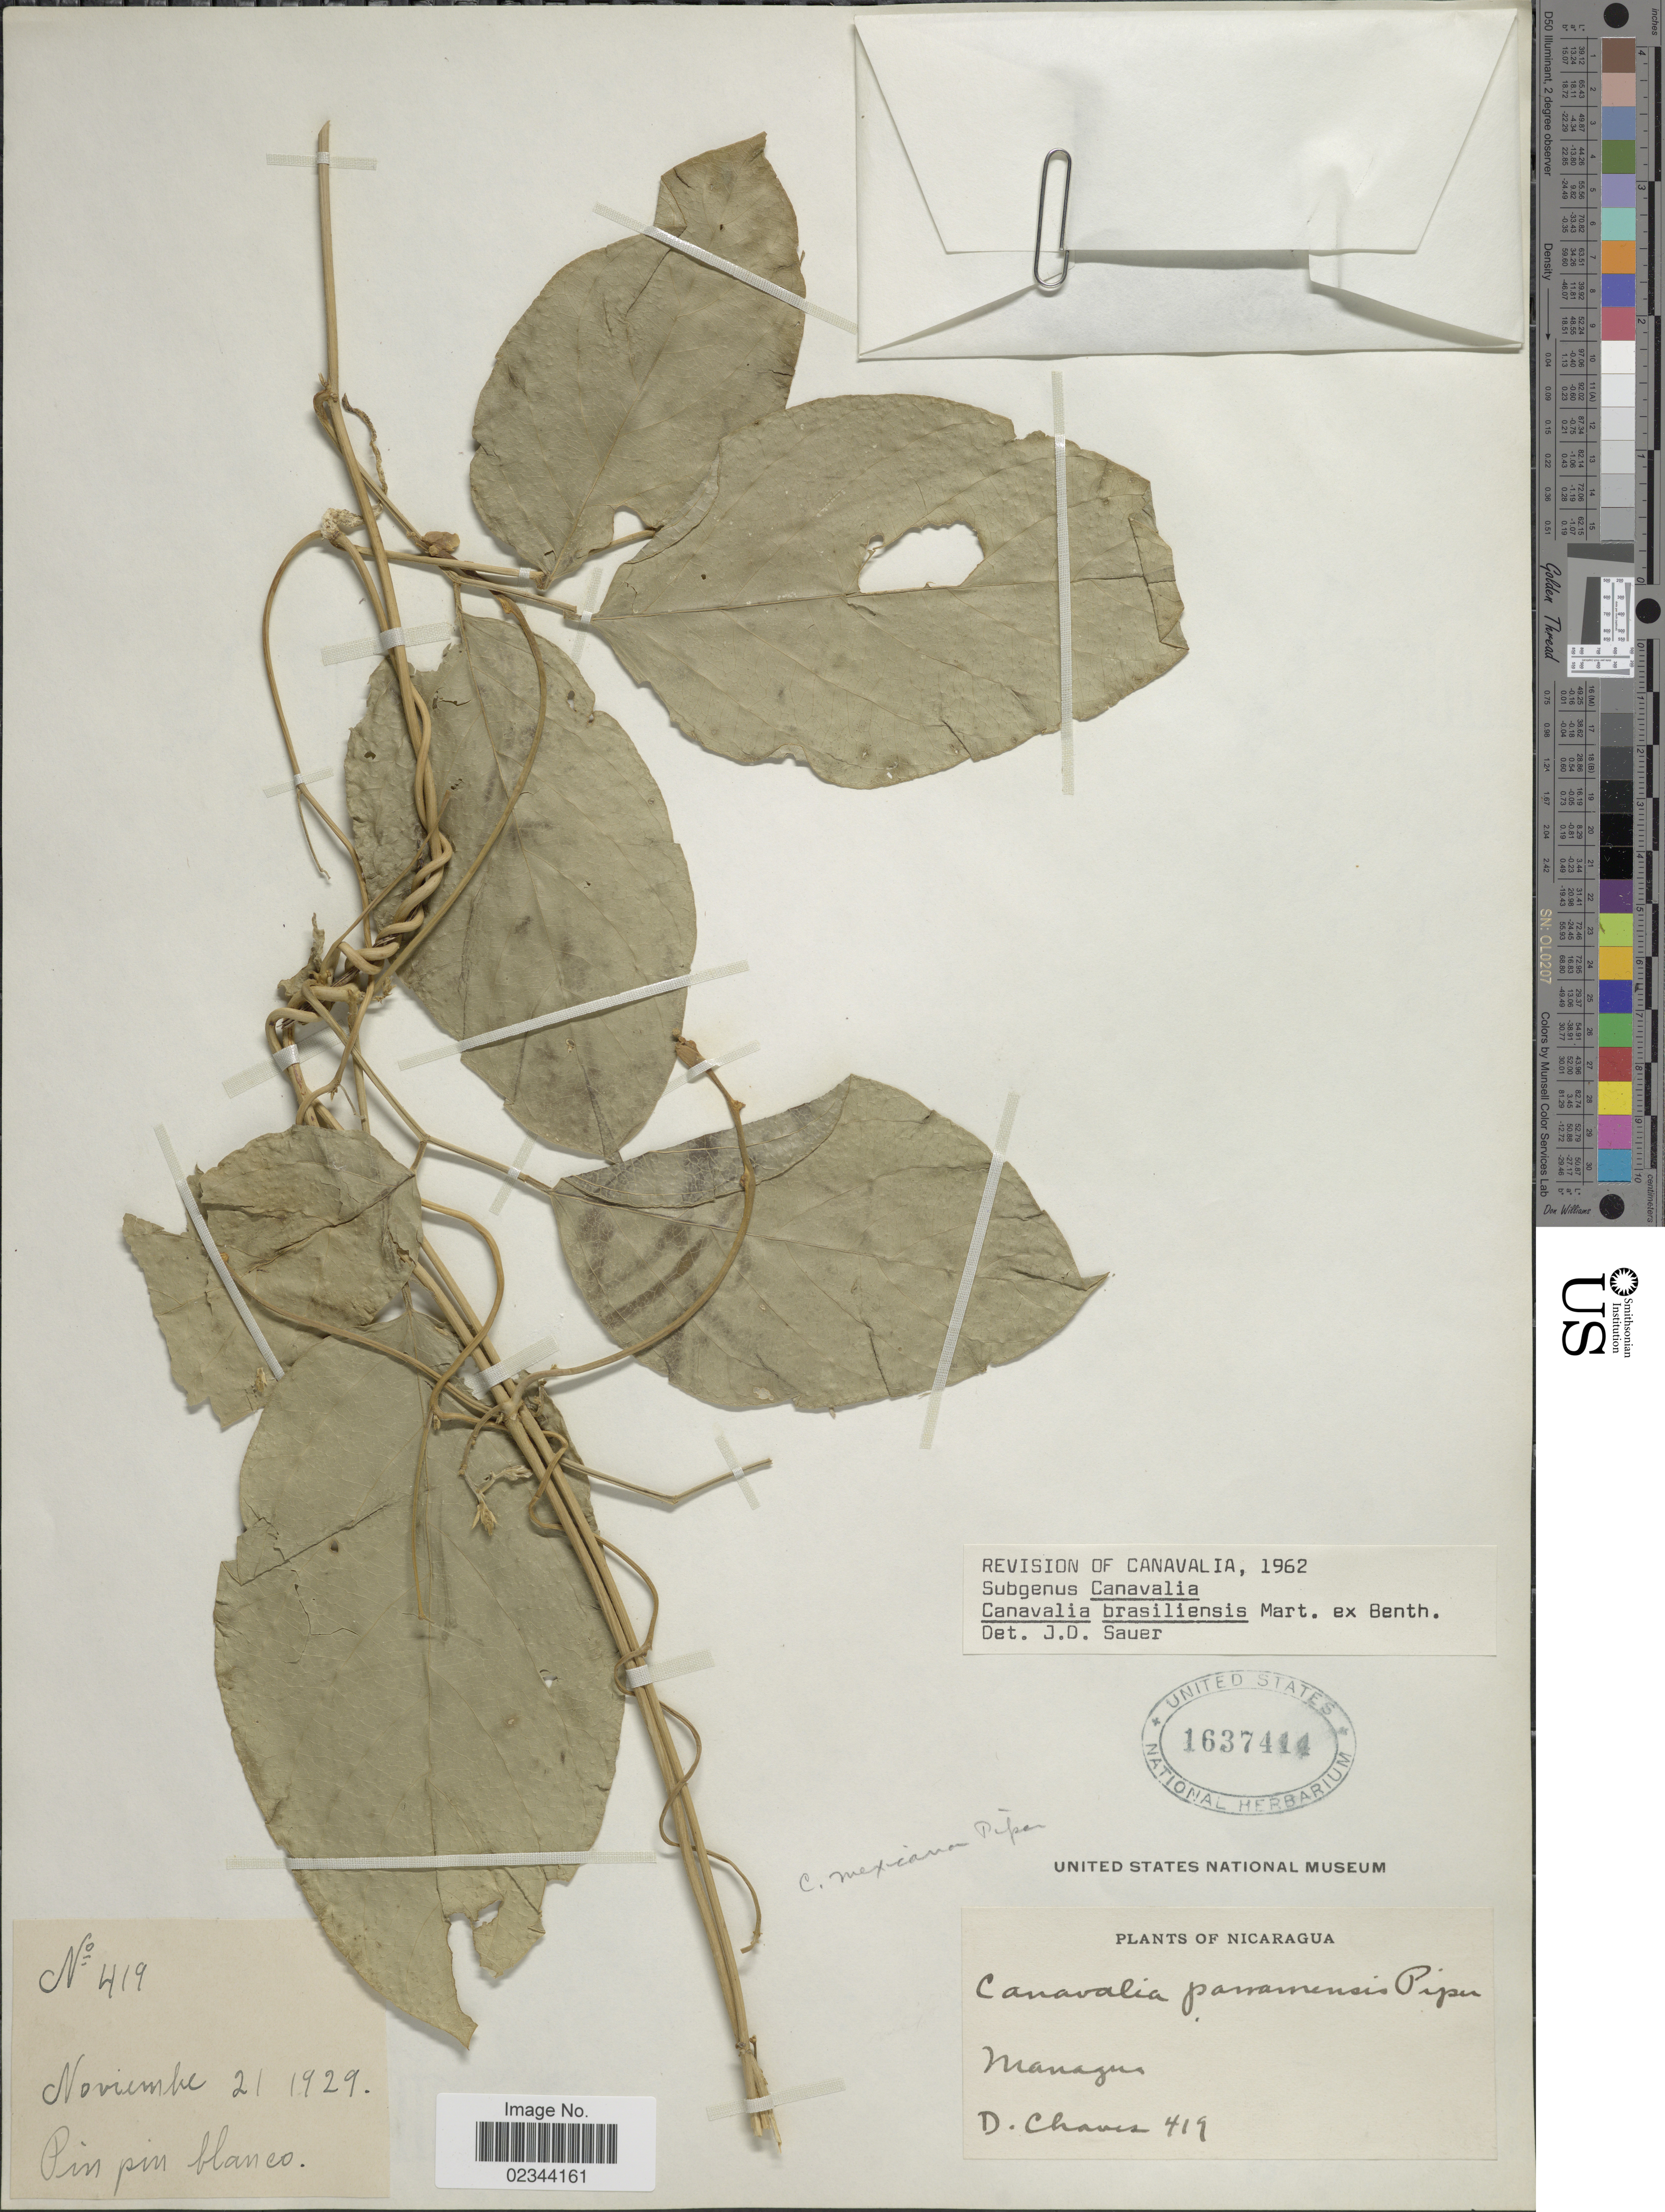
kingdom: Plantae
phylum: Tracheophyta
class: Magnoliopsida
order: Fabales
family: Fabaceae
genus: Canavalia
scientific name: Canavalia brasiliensis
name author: Mart. ex Benth.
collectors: D. Chaves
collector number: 419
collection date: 1929-11-21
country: Nicaragua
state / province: Managua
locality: Pin pin blanco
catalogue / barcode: US 1637414